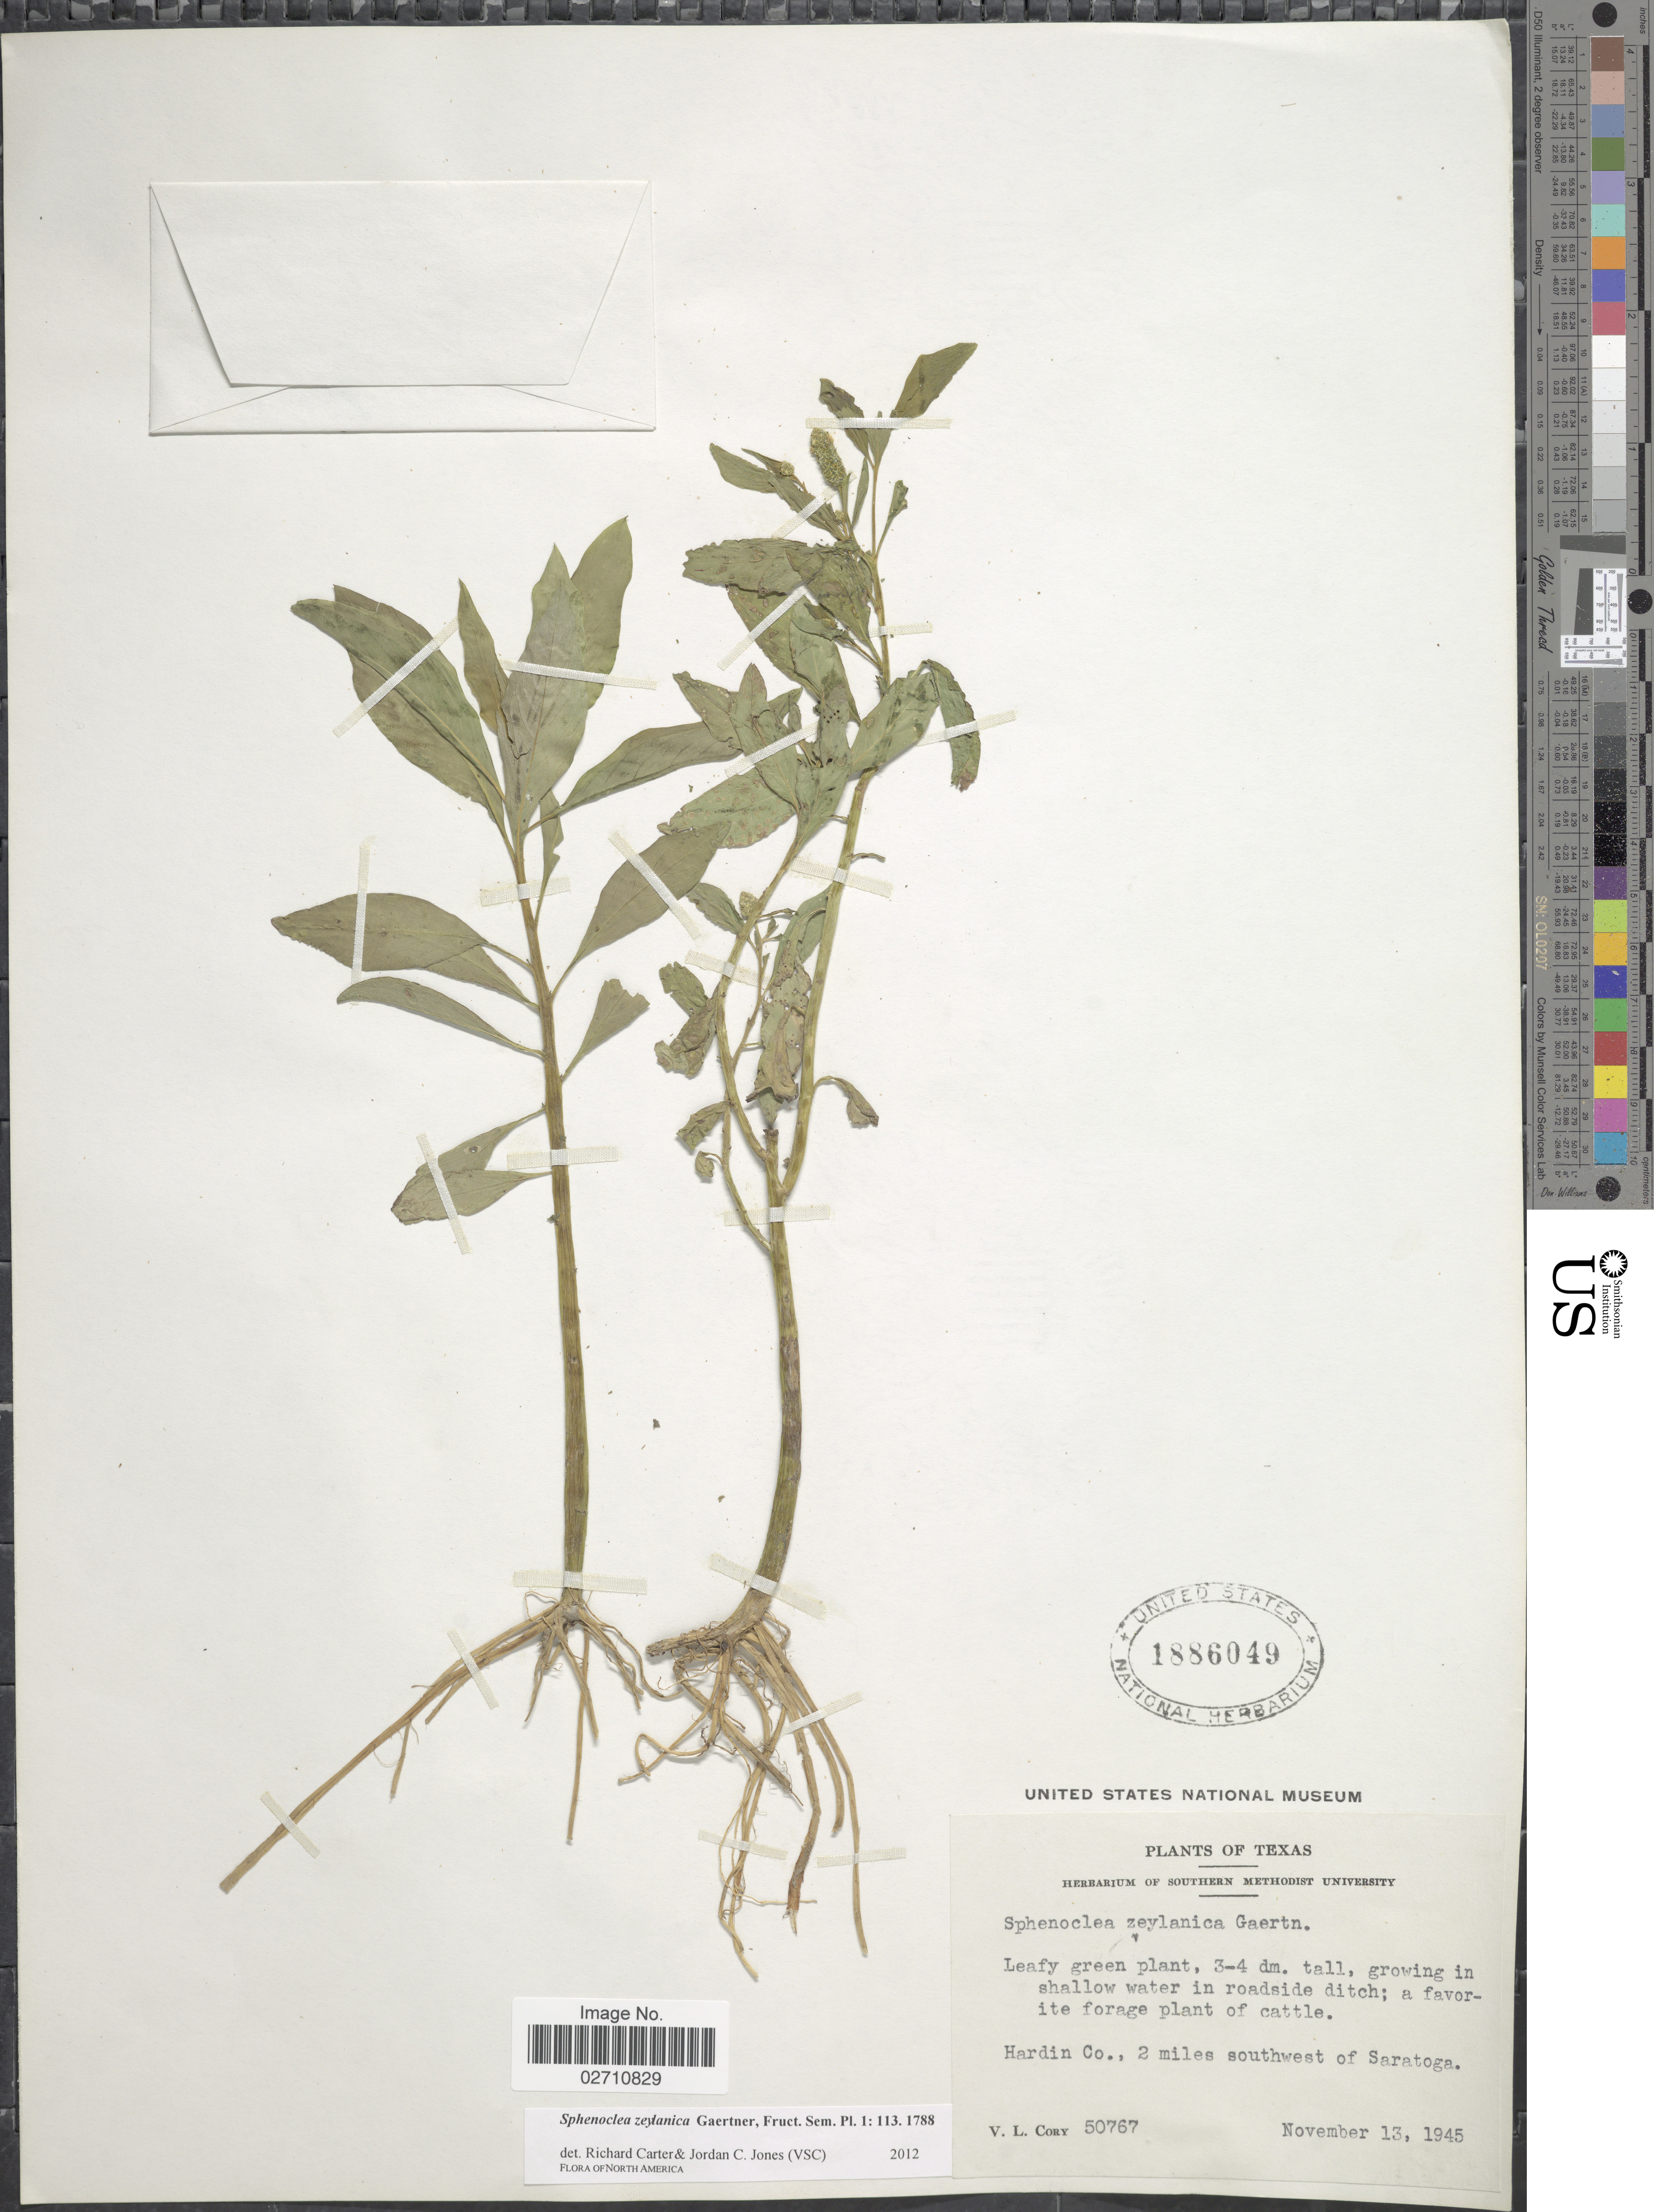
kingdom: Plantae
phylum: Tracheophyta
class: Magnoliopsida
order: Solanales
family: Sphenocleaceae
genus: Sphenoclea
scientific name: Sphenoclea zeylanica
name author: Gaertn.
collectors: V. Cory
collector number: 50767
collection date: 1945-11-13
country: United States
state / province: Texas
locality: Hardin Co., 2 miles southwest of Saratoga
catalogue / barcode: US 1886049